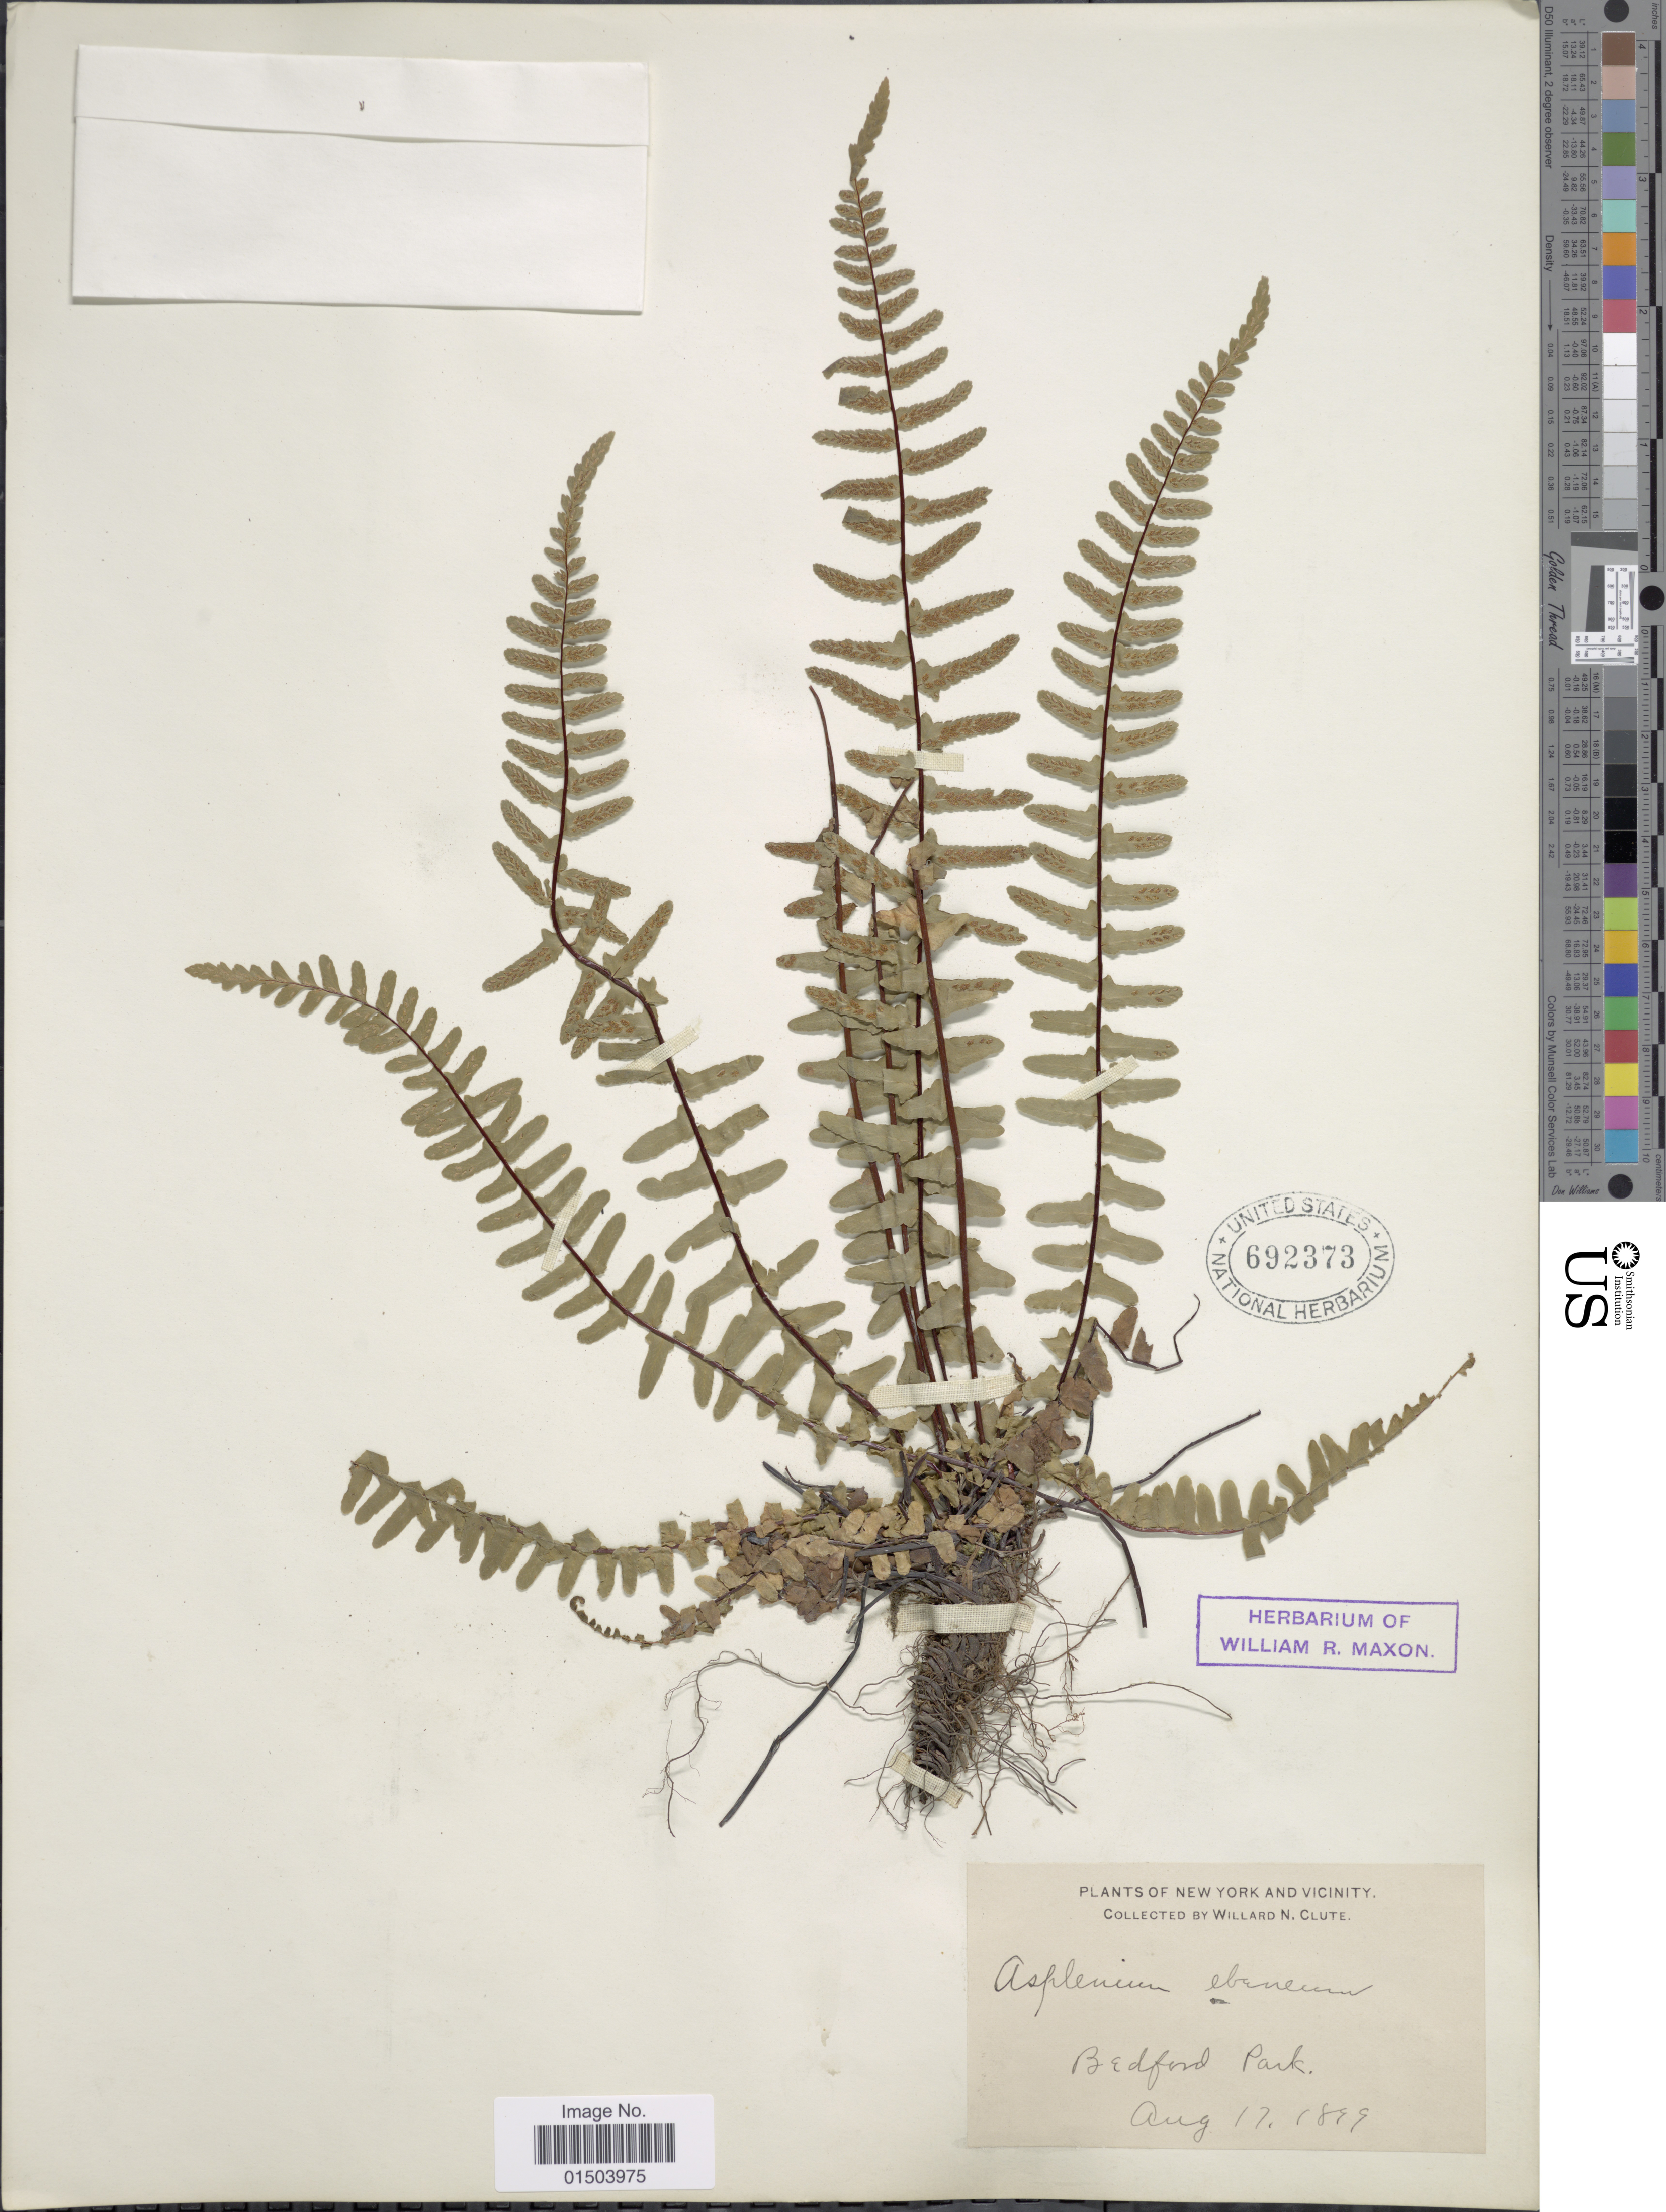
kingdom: Plantae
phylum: Tracheophyta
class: Polypodiopsida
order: Polypodiales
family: Aspleniaceae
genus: Asplenium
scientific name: Asplenium platyneuron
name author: (L.) Britton, Stearns & Poggenb.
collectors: W. N. Clute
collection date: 1899-08-17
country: United States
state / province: New York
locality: New York and Vicinity. Bedford Park.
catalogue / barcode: US 692373